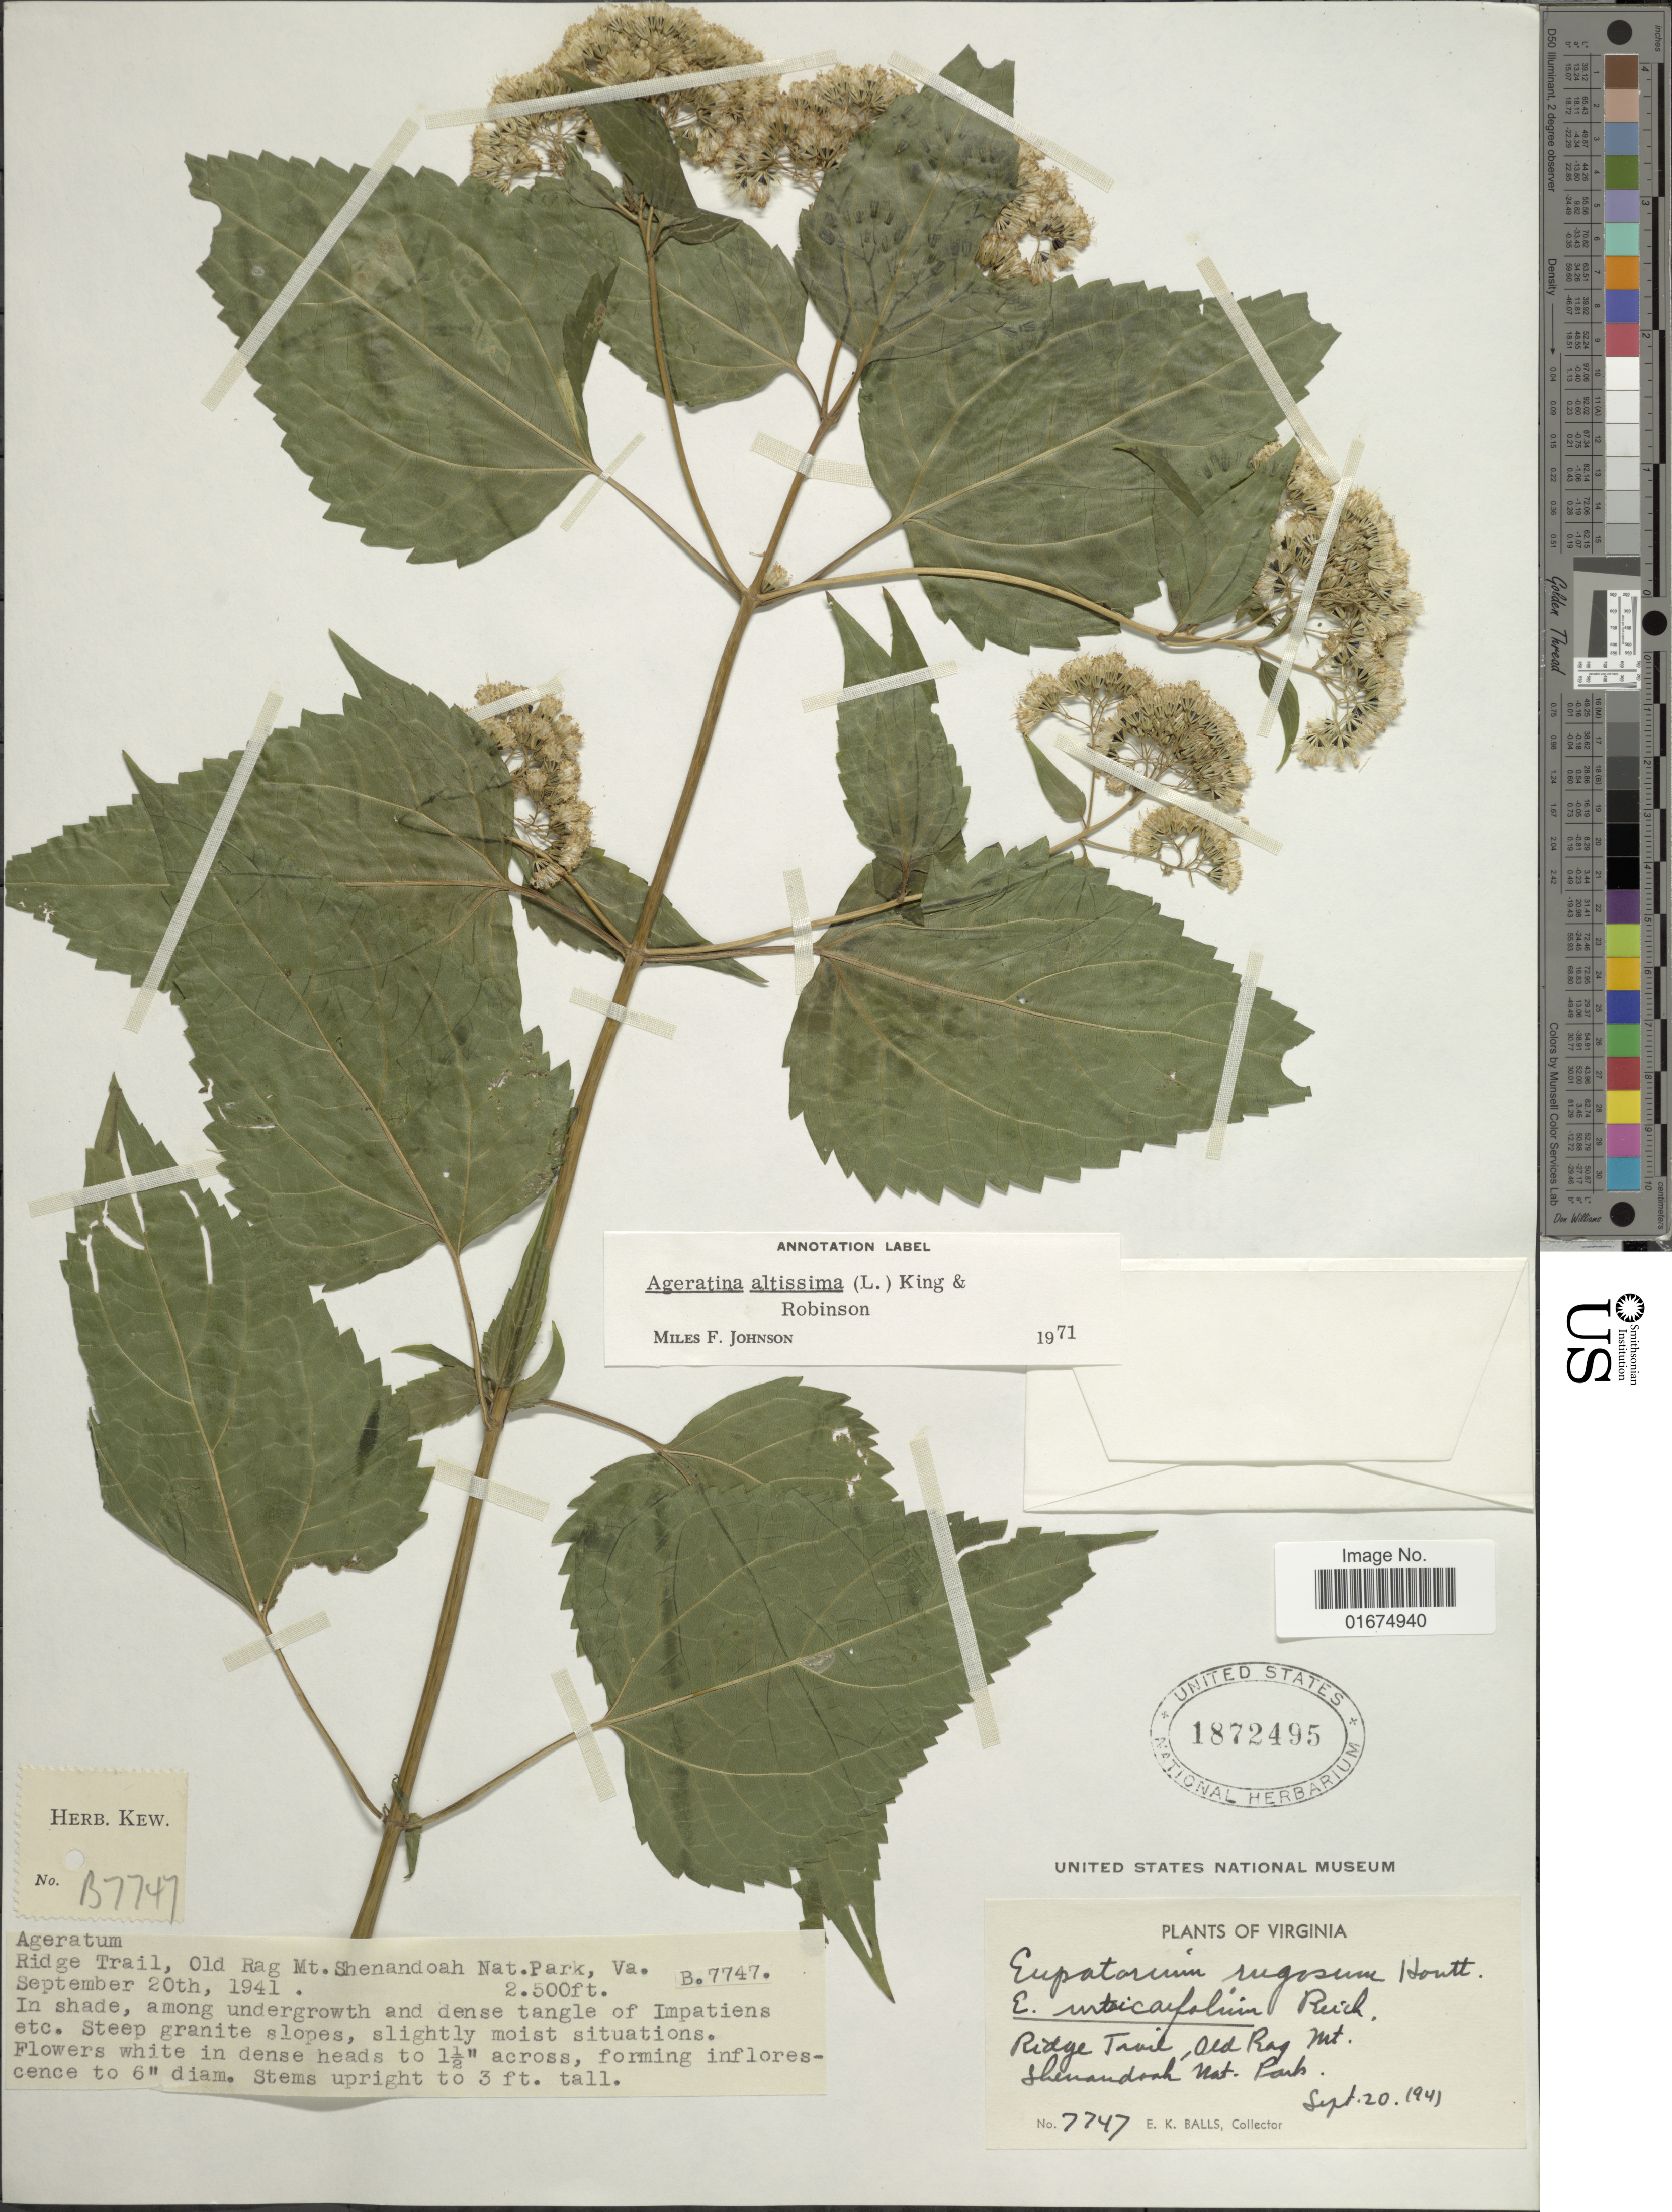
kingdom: Plantae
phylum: Tracheophyta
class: Magnoliopsida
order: Asterales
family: Asteraceae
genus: Ageratina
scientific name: Ageratina altissima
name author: (L.) R.M. King & H. Rob.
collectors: E. K. Balls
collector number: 7747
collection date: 1941-09-20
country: United States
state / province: Virginia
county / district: Madison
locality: Ridge Trail, Old Rag Mt. Shenandoah Nat. Park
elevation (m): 762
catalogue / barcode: US 1872495